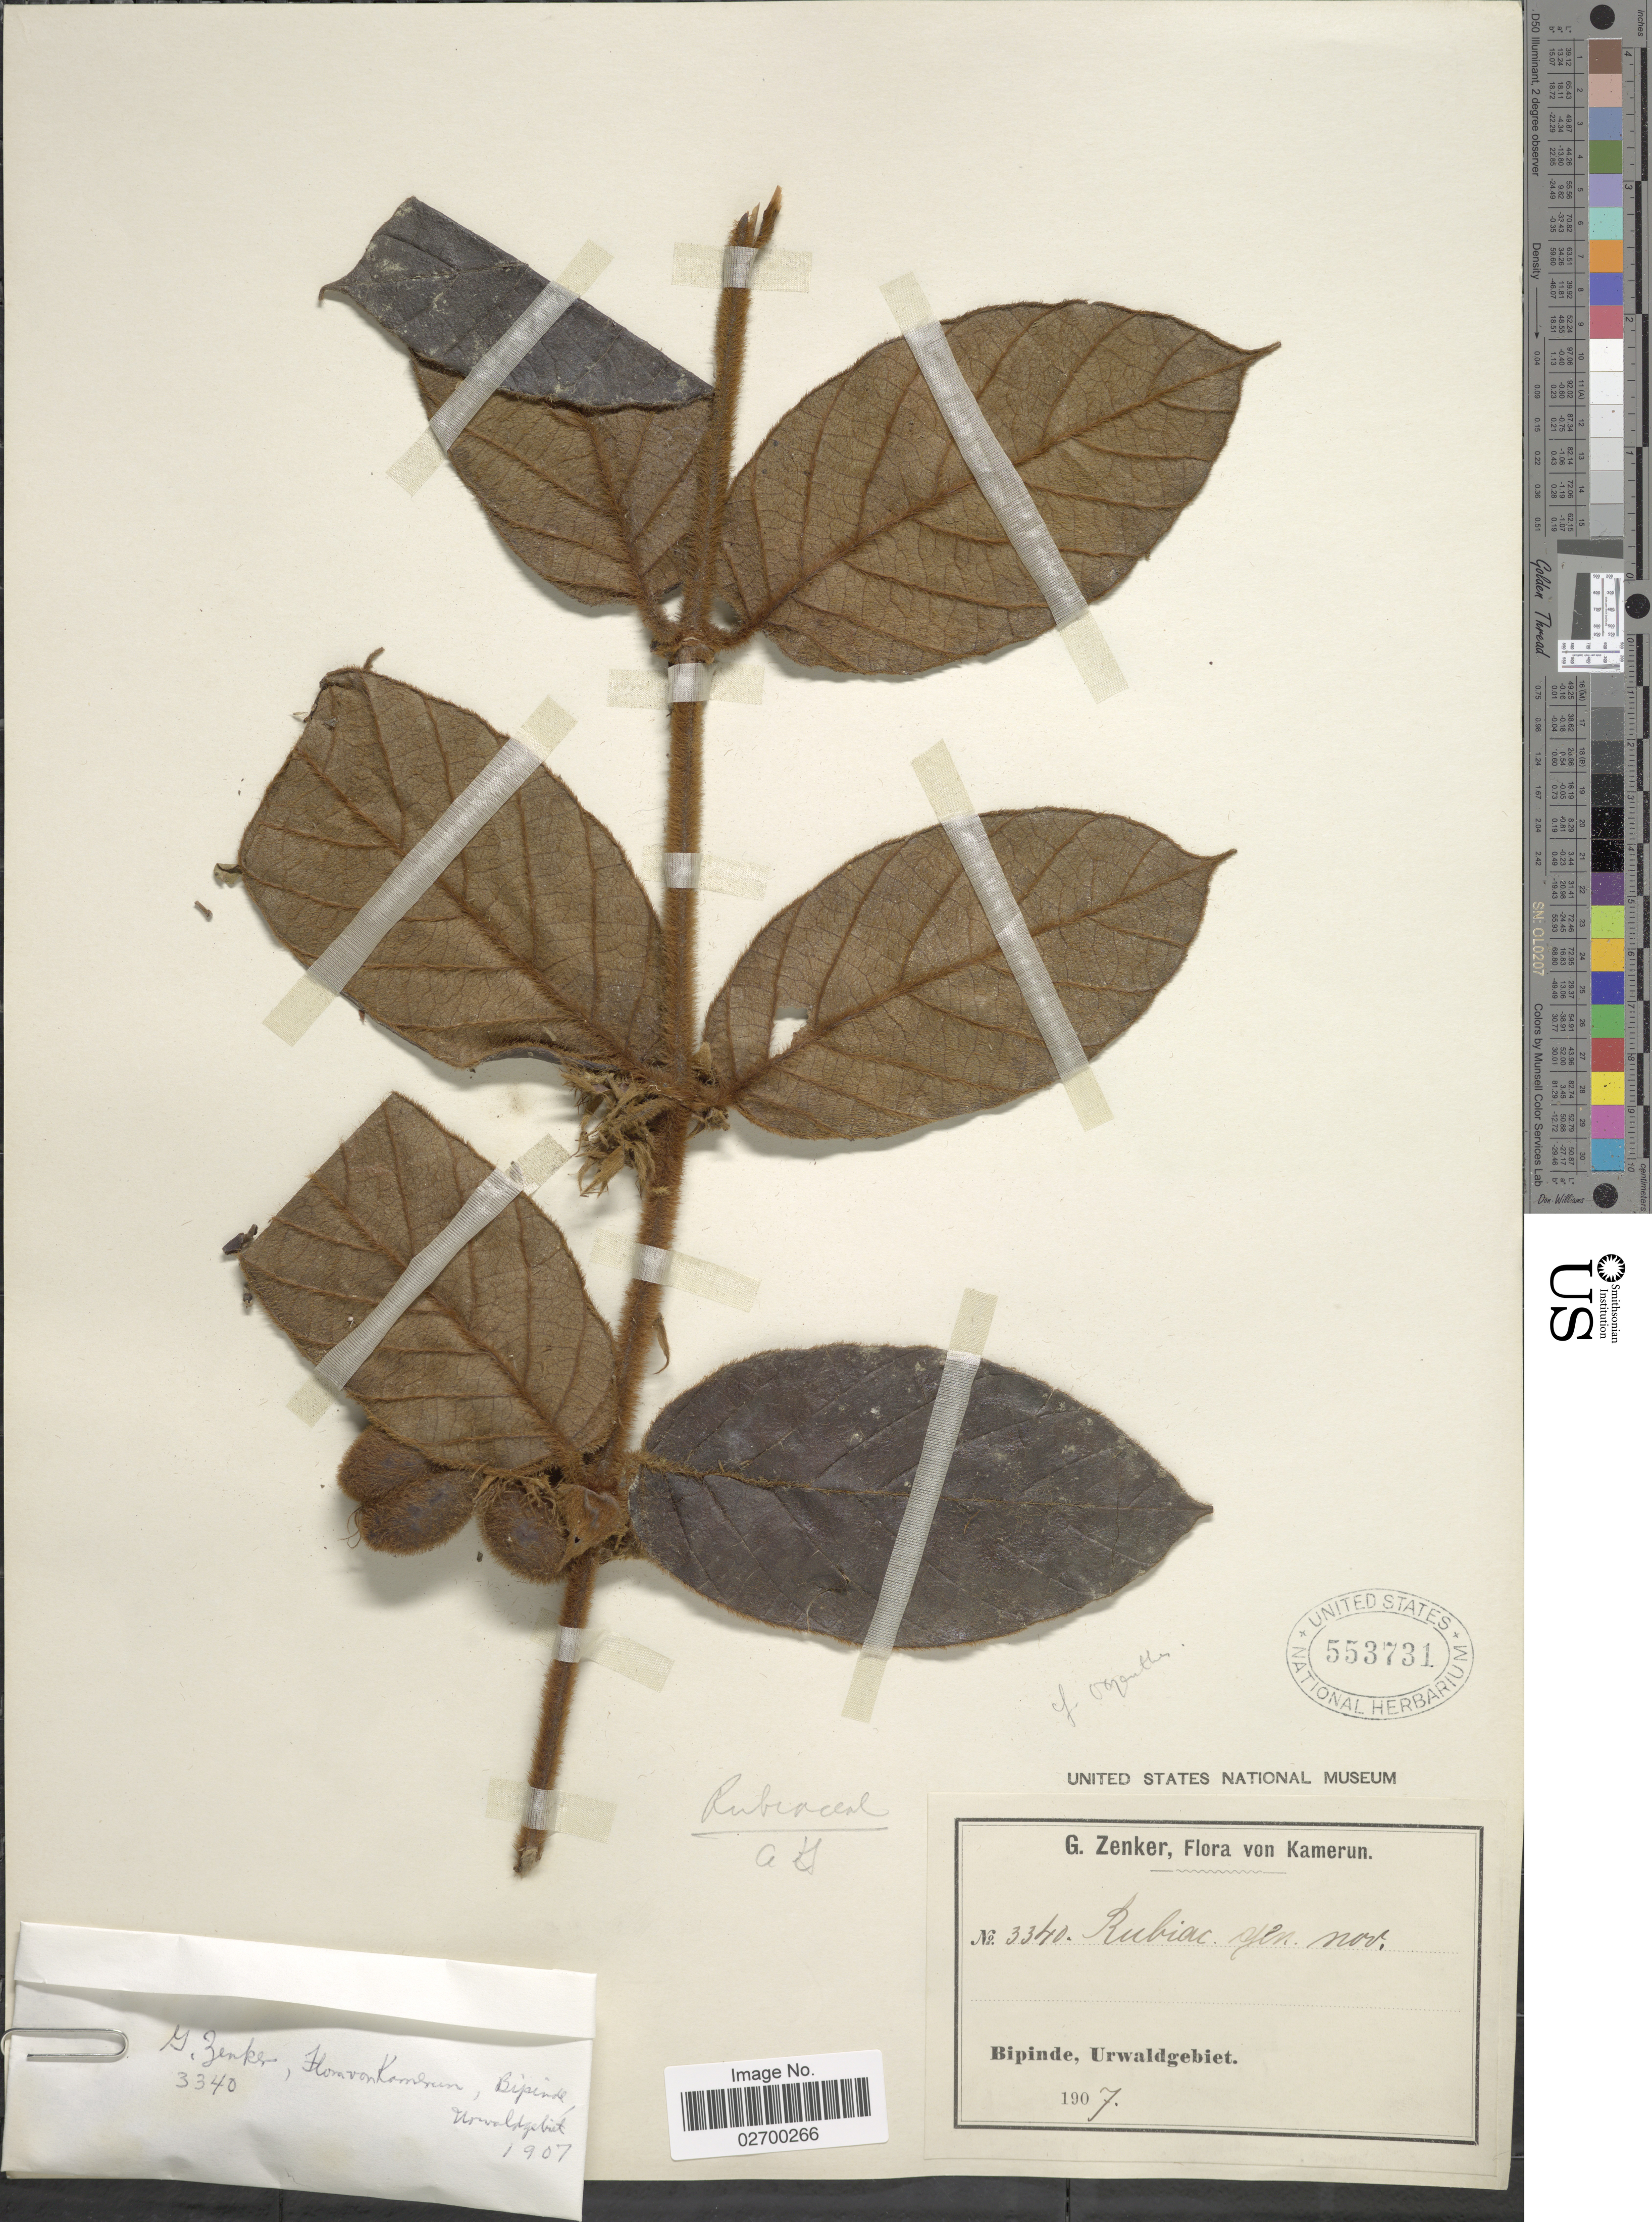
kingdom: Plantae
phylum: Tracheophyta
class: Magnoliopsida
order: Gentianales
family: Rubiaceae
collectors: G. A. Zenker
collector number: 3340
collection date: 1904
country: Cameroon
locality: Kamerun, Bipinde, Urwaldgebiet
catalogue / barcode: US 553731